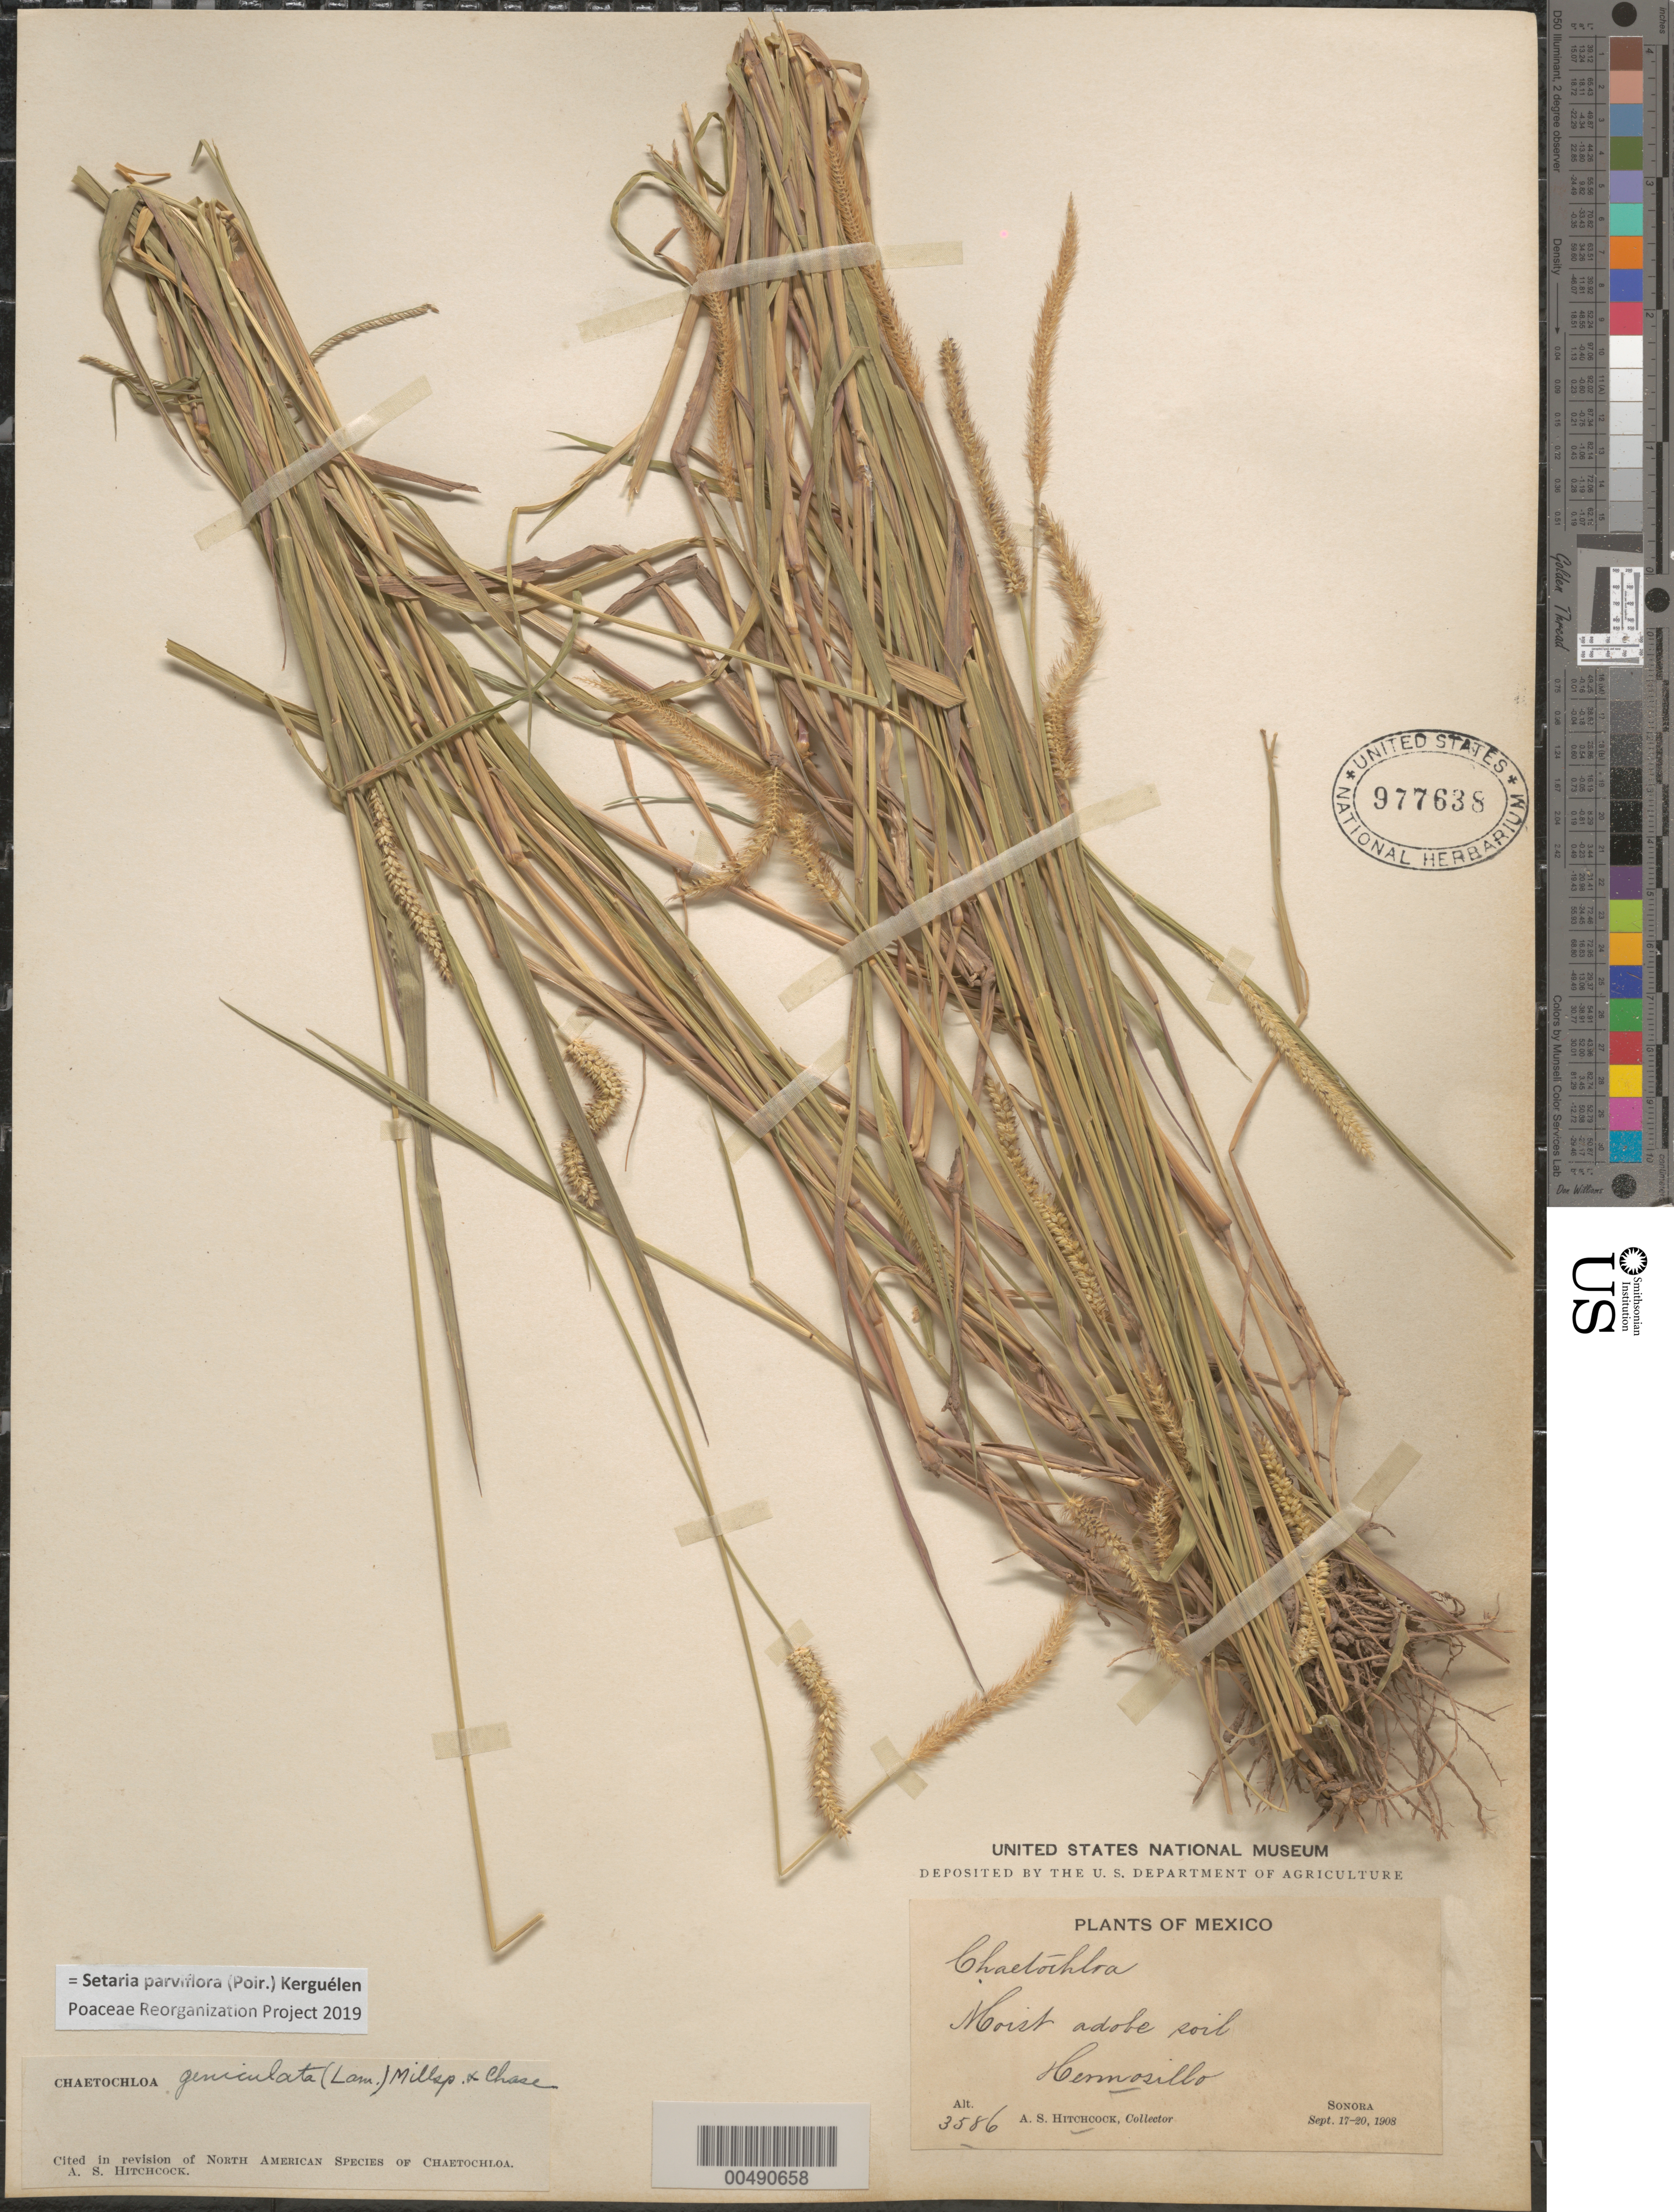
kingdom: Plantae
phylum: Tracheophyta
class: Liliopsida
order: Poales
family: Poaceae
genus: Setaria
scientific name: Setaria parviflora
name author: (Poir.) Kerguélen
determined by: Poaceae Reorganization Project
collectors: A. S. Hitchcock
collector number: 3586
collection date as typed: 17 Sep 1908 to 20 Sep 1908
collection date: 1908-09-17/1908-09-20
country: Mexico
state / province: Sonora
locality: Hermosillo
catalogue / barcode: US 977638